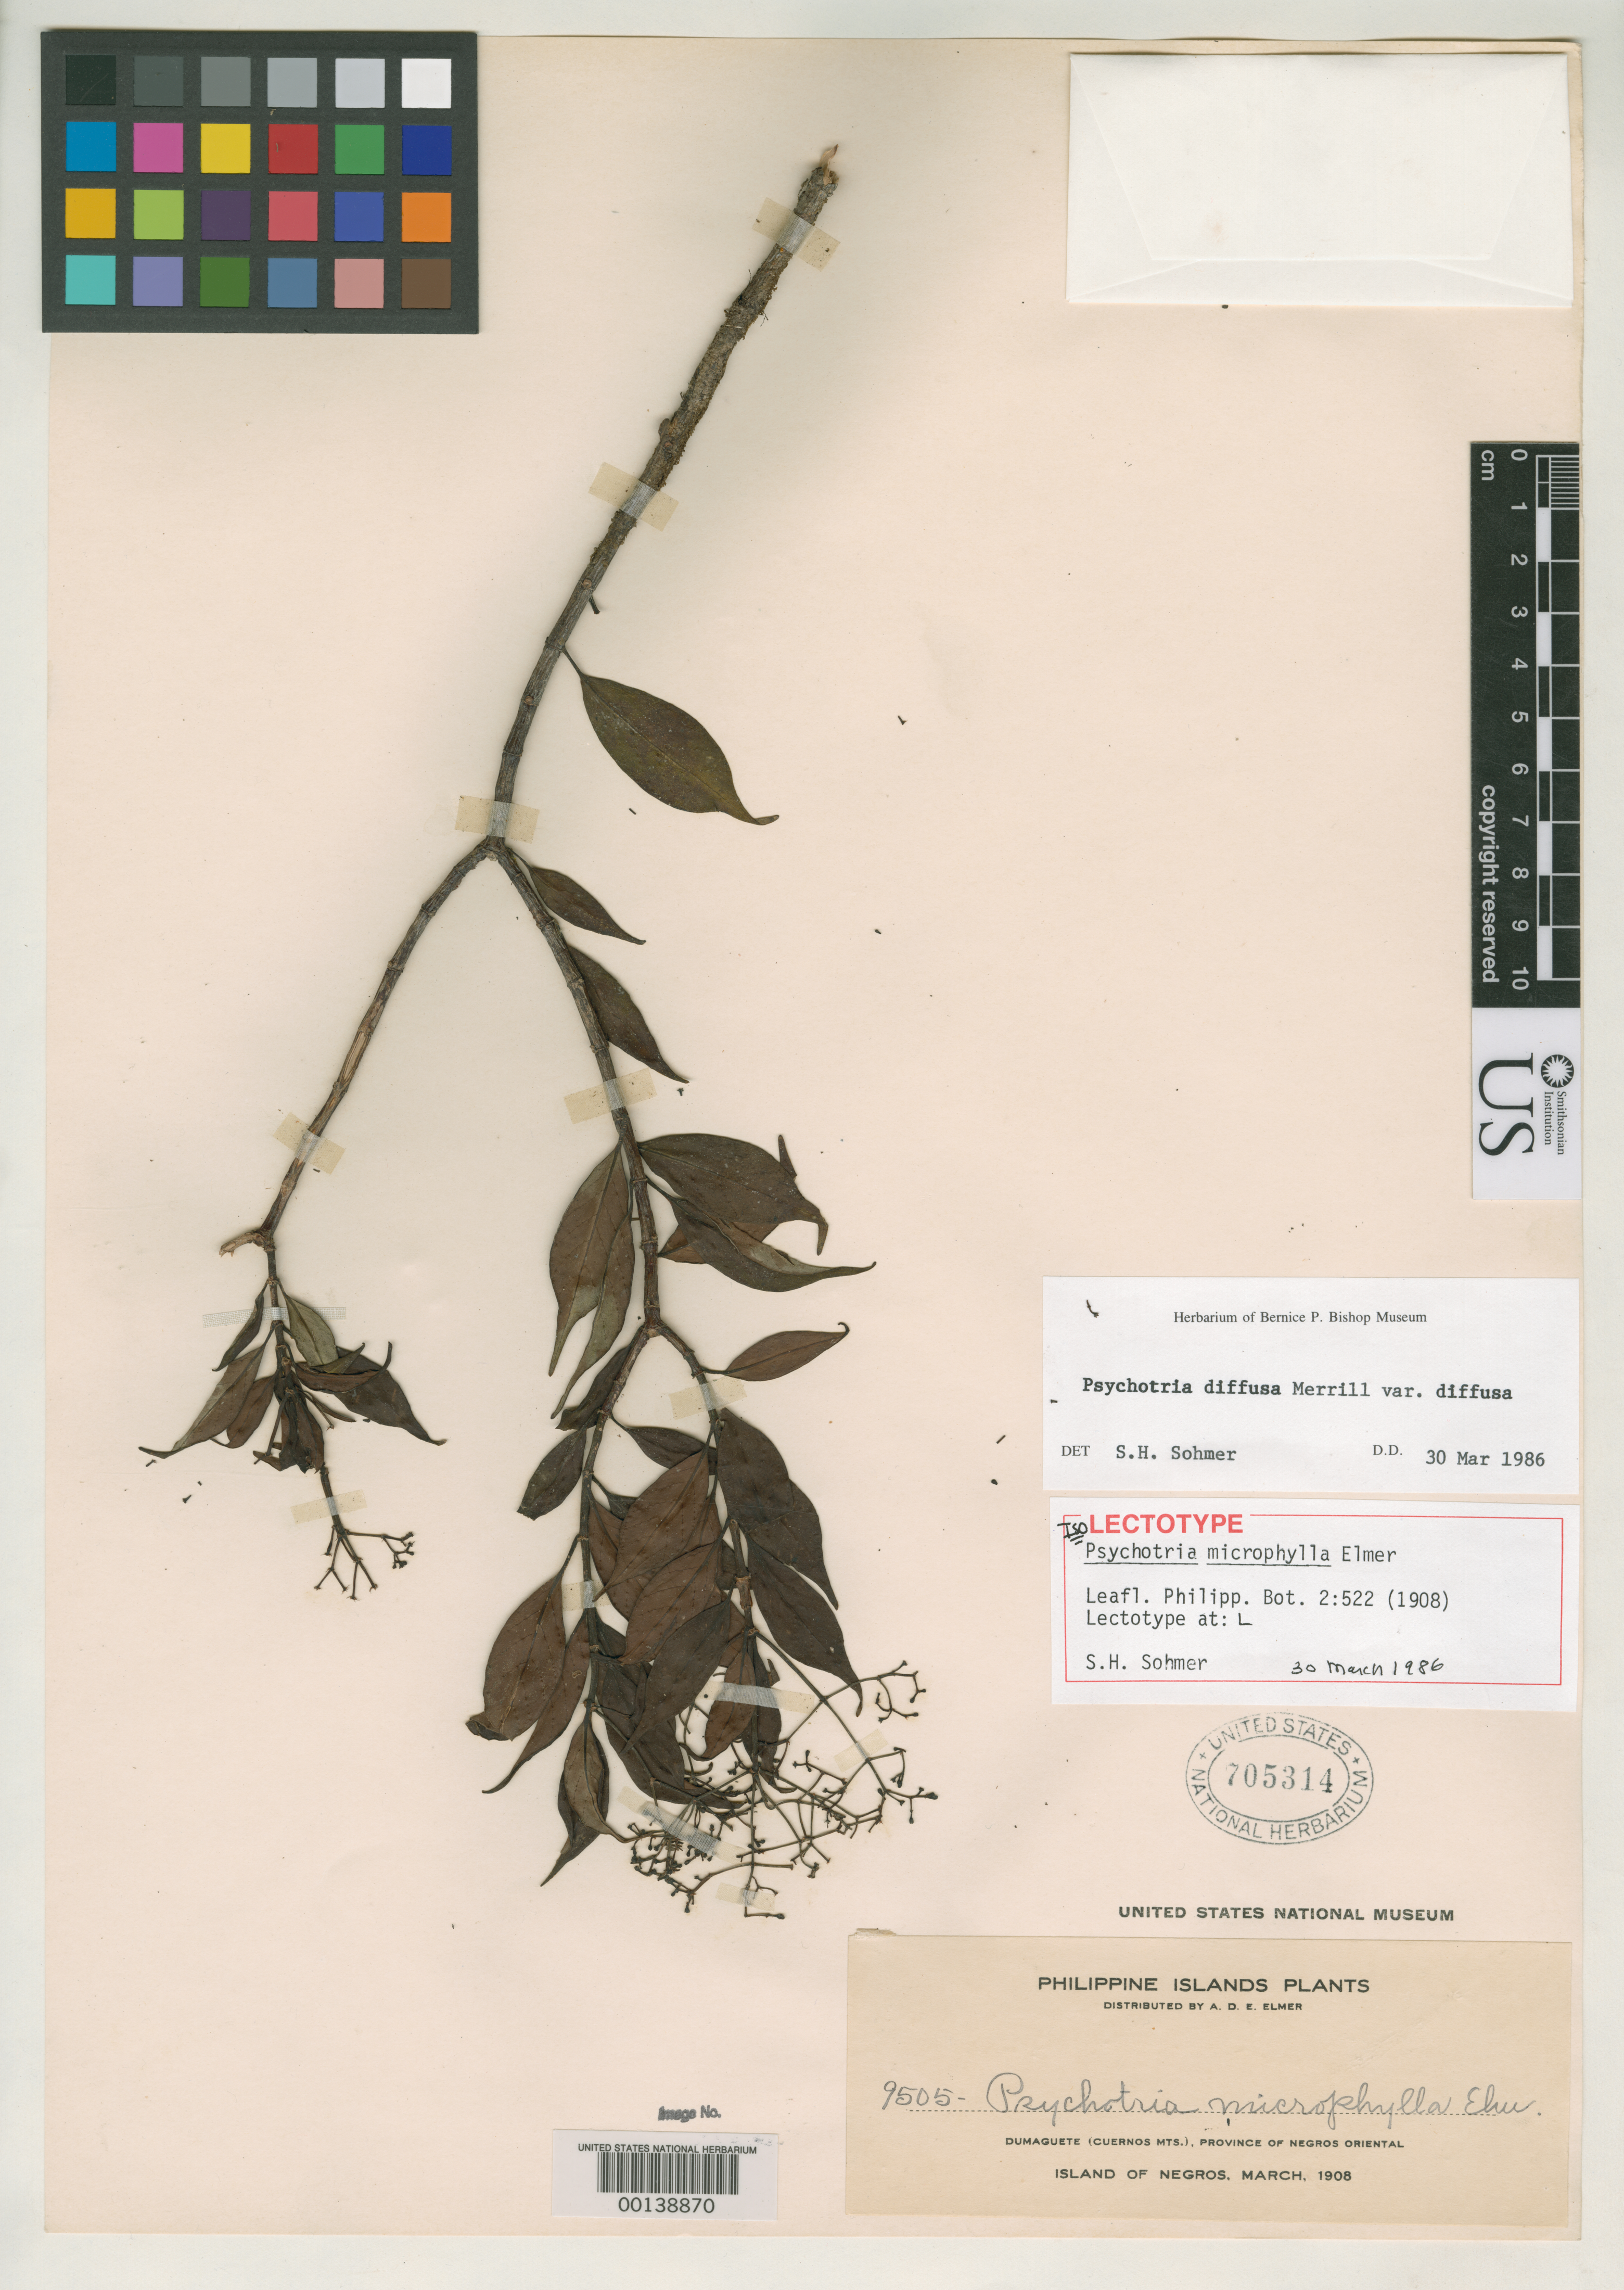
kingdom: Plantae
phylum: Tracheophyta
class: Magnoliopsida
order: Gentianales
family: Rubiaceae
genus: Psychotria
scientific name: Psychotria microphylla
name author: Elmer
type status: Isosyntype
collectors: A. D. E. Elmer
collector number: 9505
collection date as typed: Mar 1908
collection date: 1908-03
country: Philippines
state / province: Central Visayas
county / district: Negros Oriental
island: Negros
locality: Dumaguete (Cuernos Mts.).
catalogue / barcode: US 705314